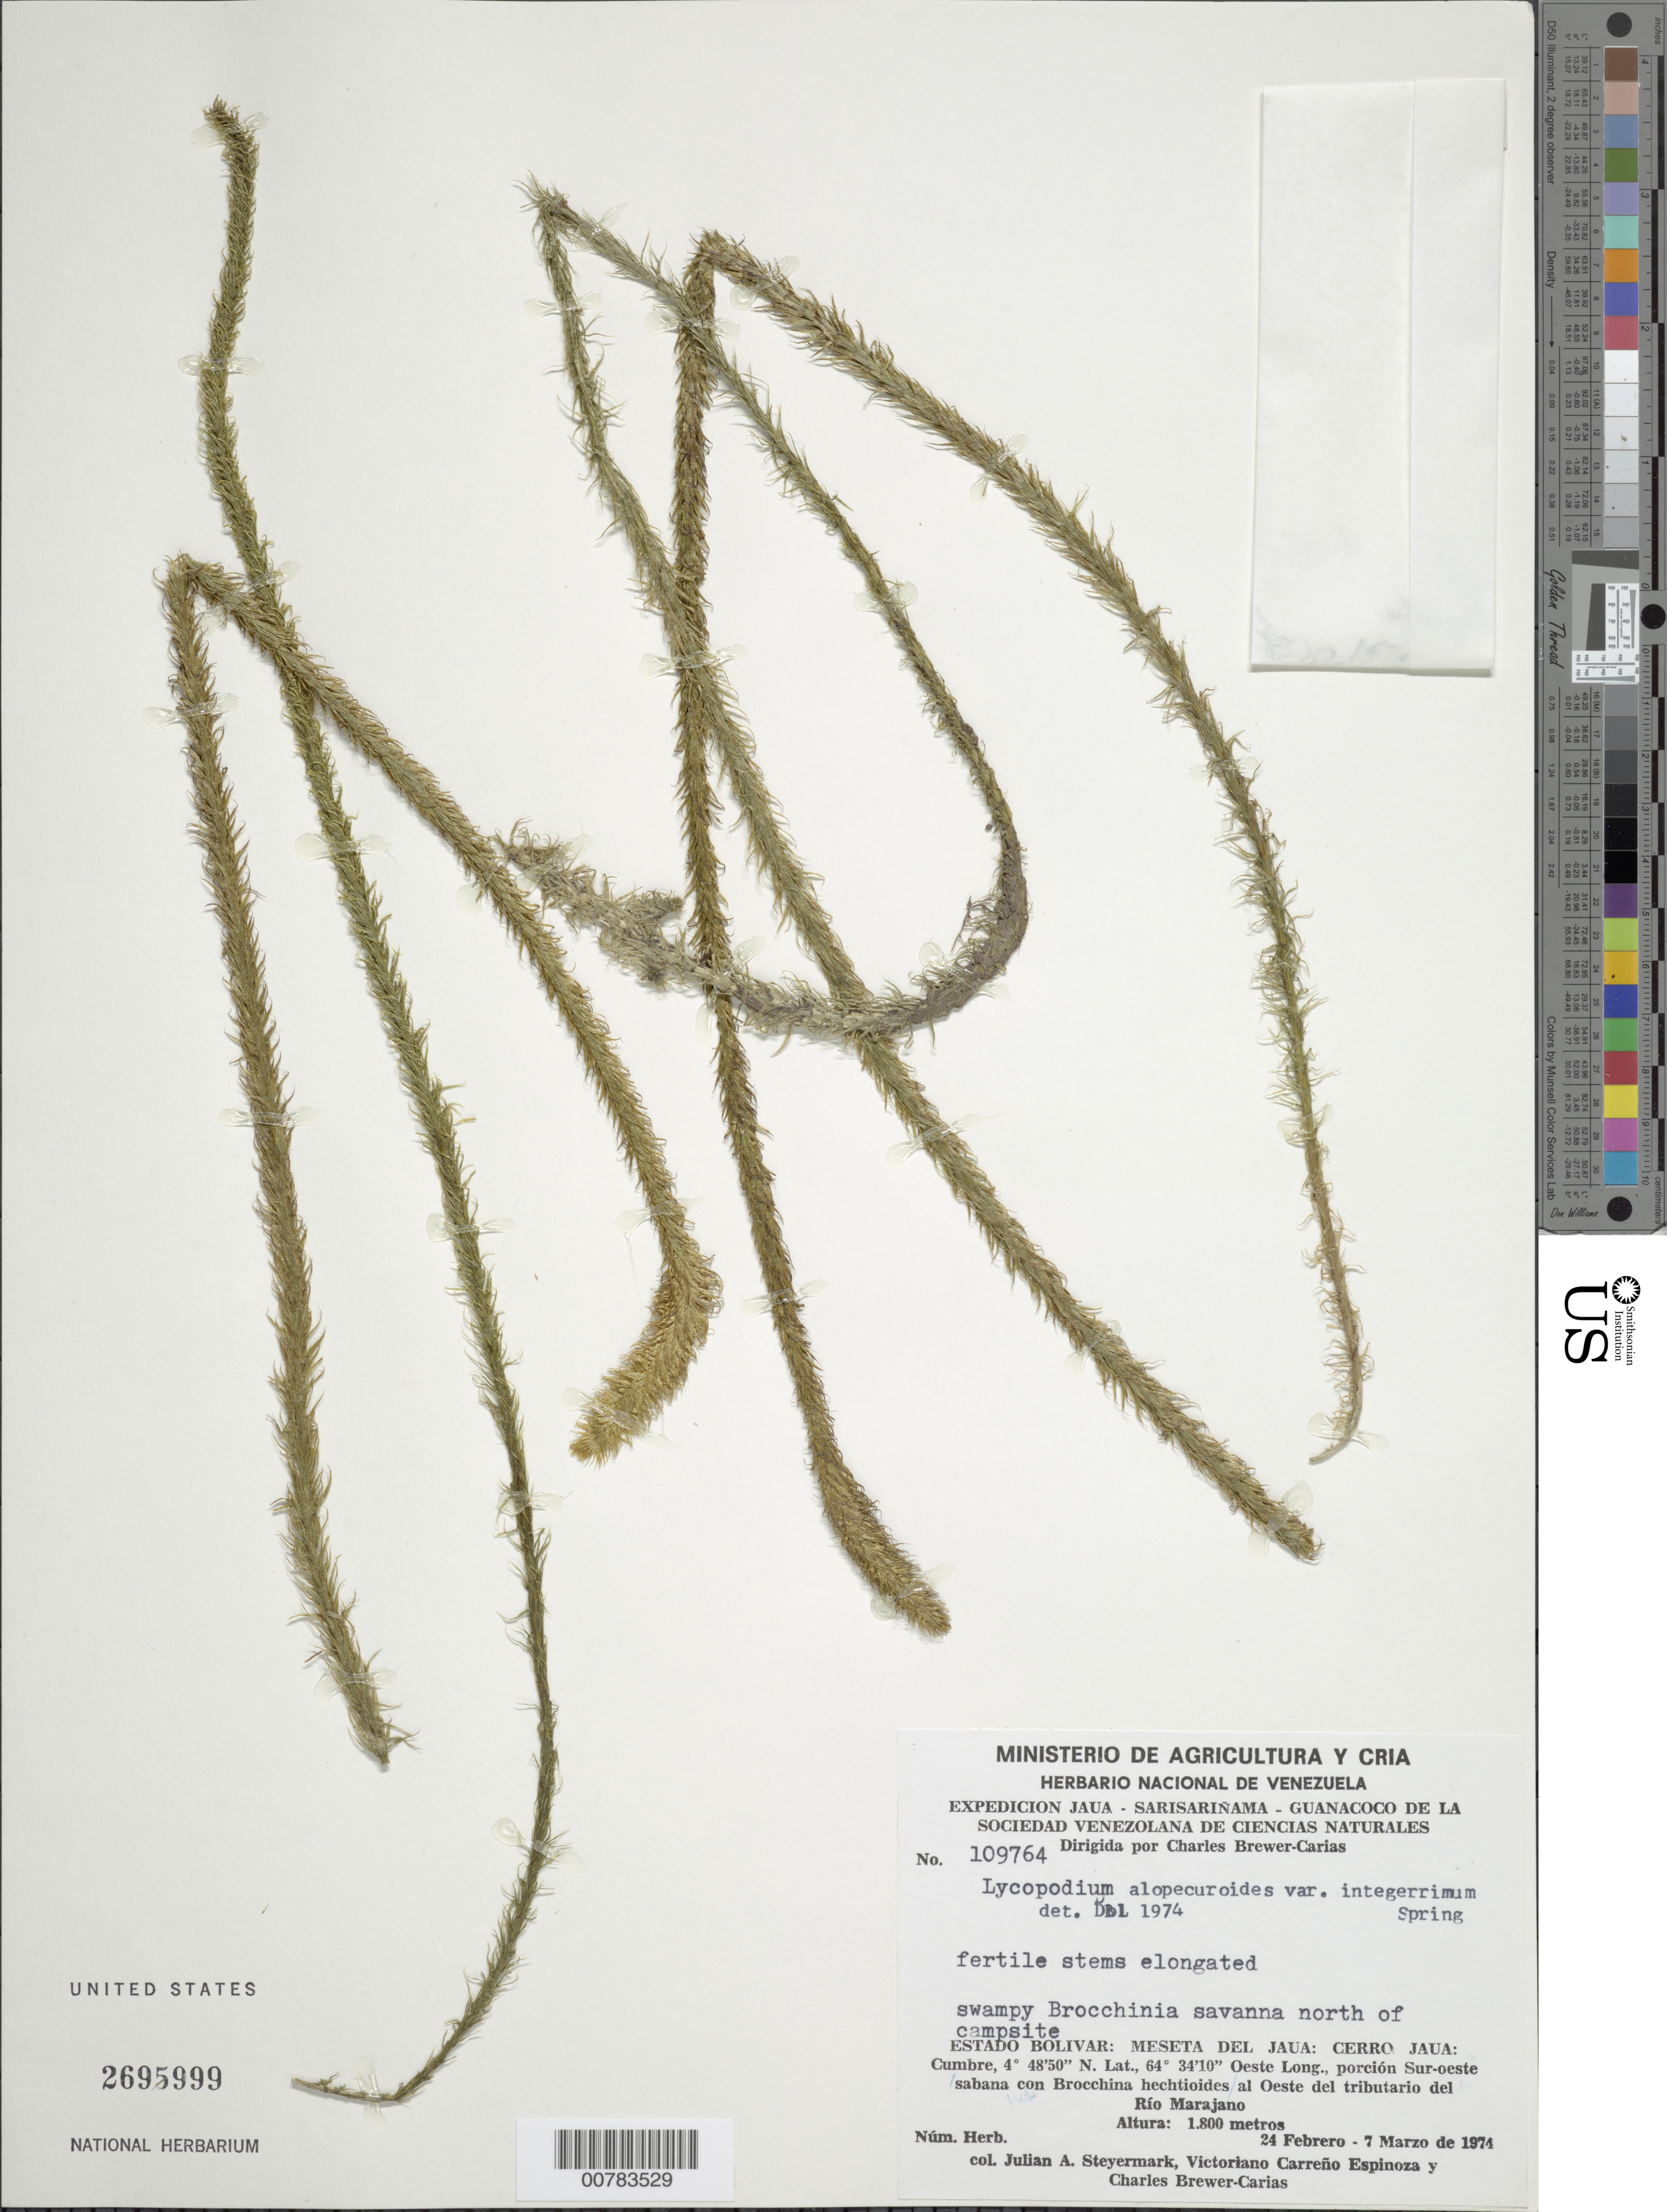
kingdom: Plantae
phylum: Tracheophyta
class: Lycopodiopsida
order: Lycopodiales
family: Lycopodiaceae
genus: Lycopodiella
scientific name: Lycopodiella alopecuroides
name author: (L.) Cranfill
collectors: J. Steyermark, V. Carreño E. & C. Brewer-Carias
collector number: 109764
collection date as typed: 24-Feb-74 to 7-Mar-74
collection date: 1974-02-24/1974-03-07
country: Venezuela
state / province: Bolívar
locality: Meseta del Jaua: Cerro Jaua, porción SO, al W del tributarío del Río Marajano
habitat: Cumbre, sabana con Brocchina hechtiodes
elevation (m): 1800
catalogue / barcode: US 2695999